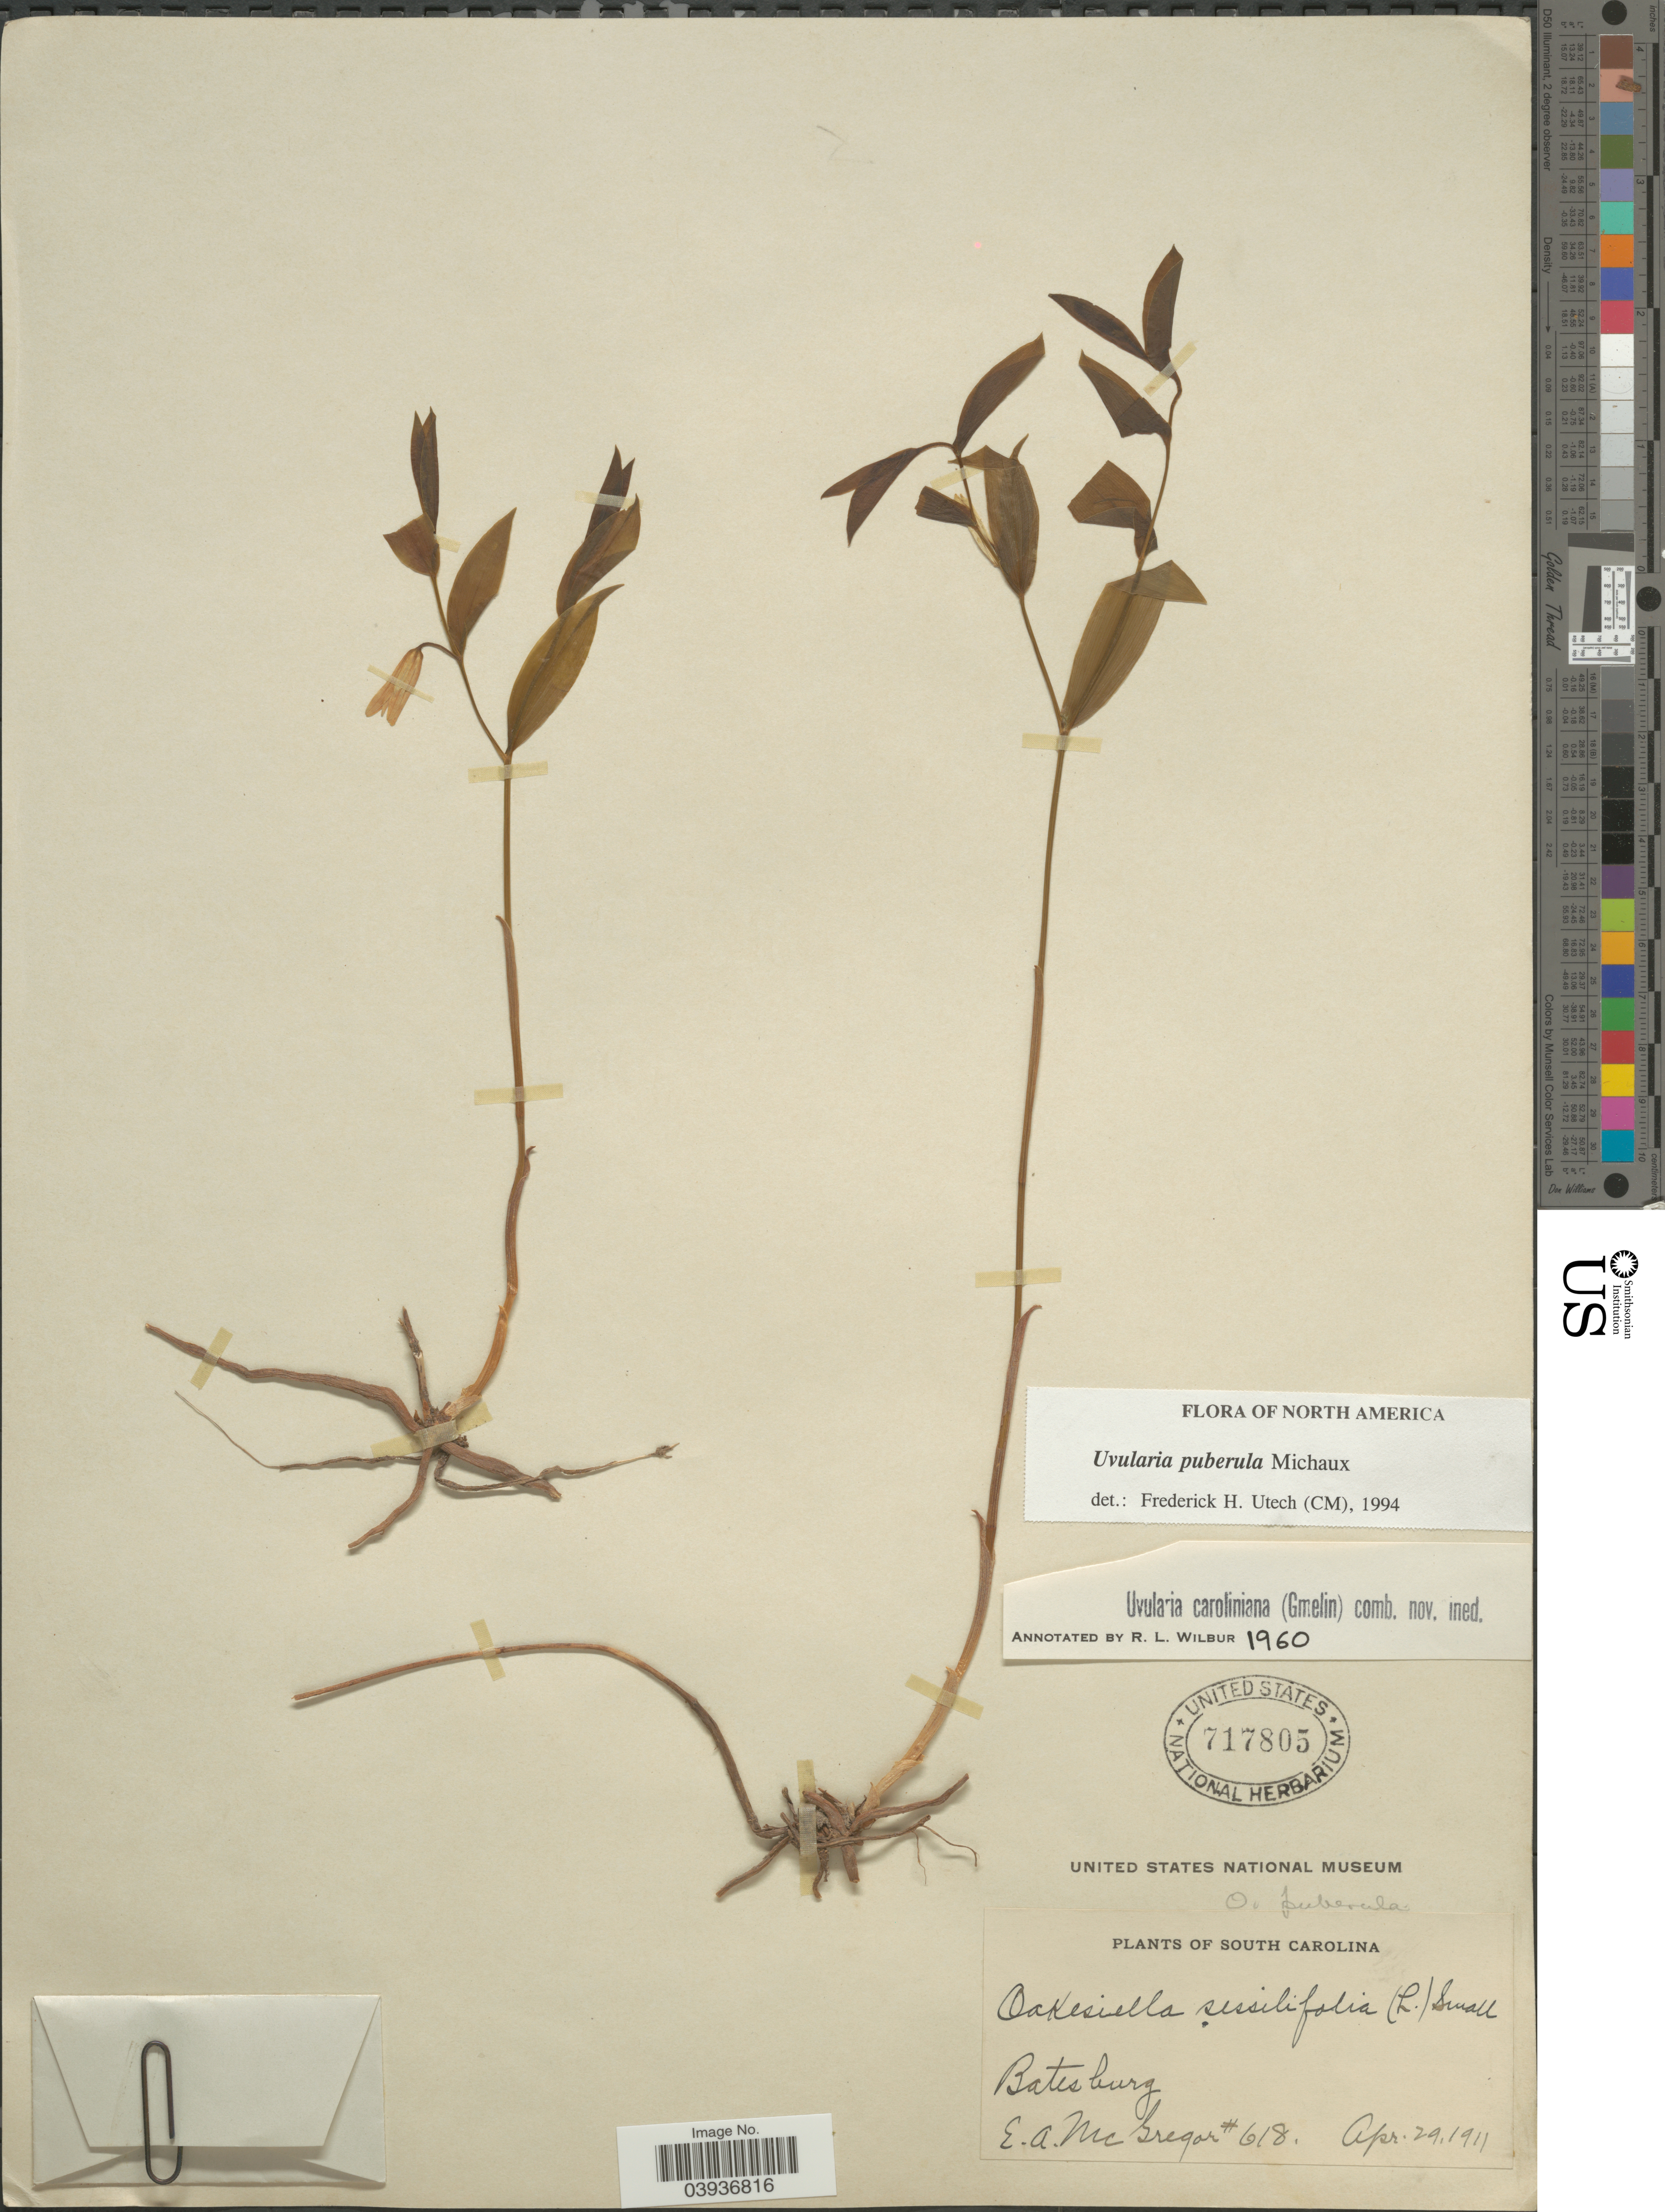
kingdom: Plantae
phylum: Tracheophyta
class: Liliopsida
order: Liliales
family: Colchicaceae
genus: Uvularia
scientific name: Uvularia puberula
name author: Michx.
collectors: E. A. McGregor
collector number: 618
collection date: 1911-04-29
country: United States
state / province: South Carolina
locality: Batesburg.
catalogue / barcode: US 717805